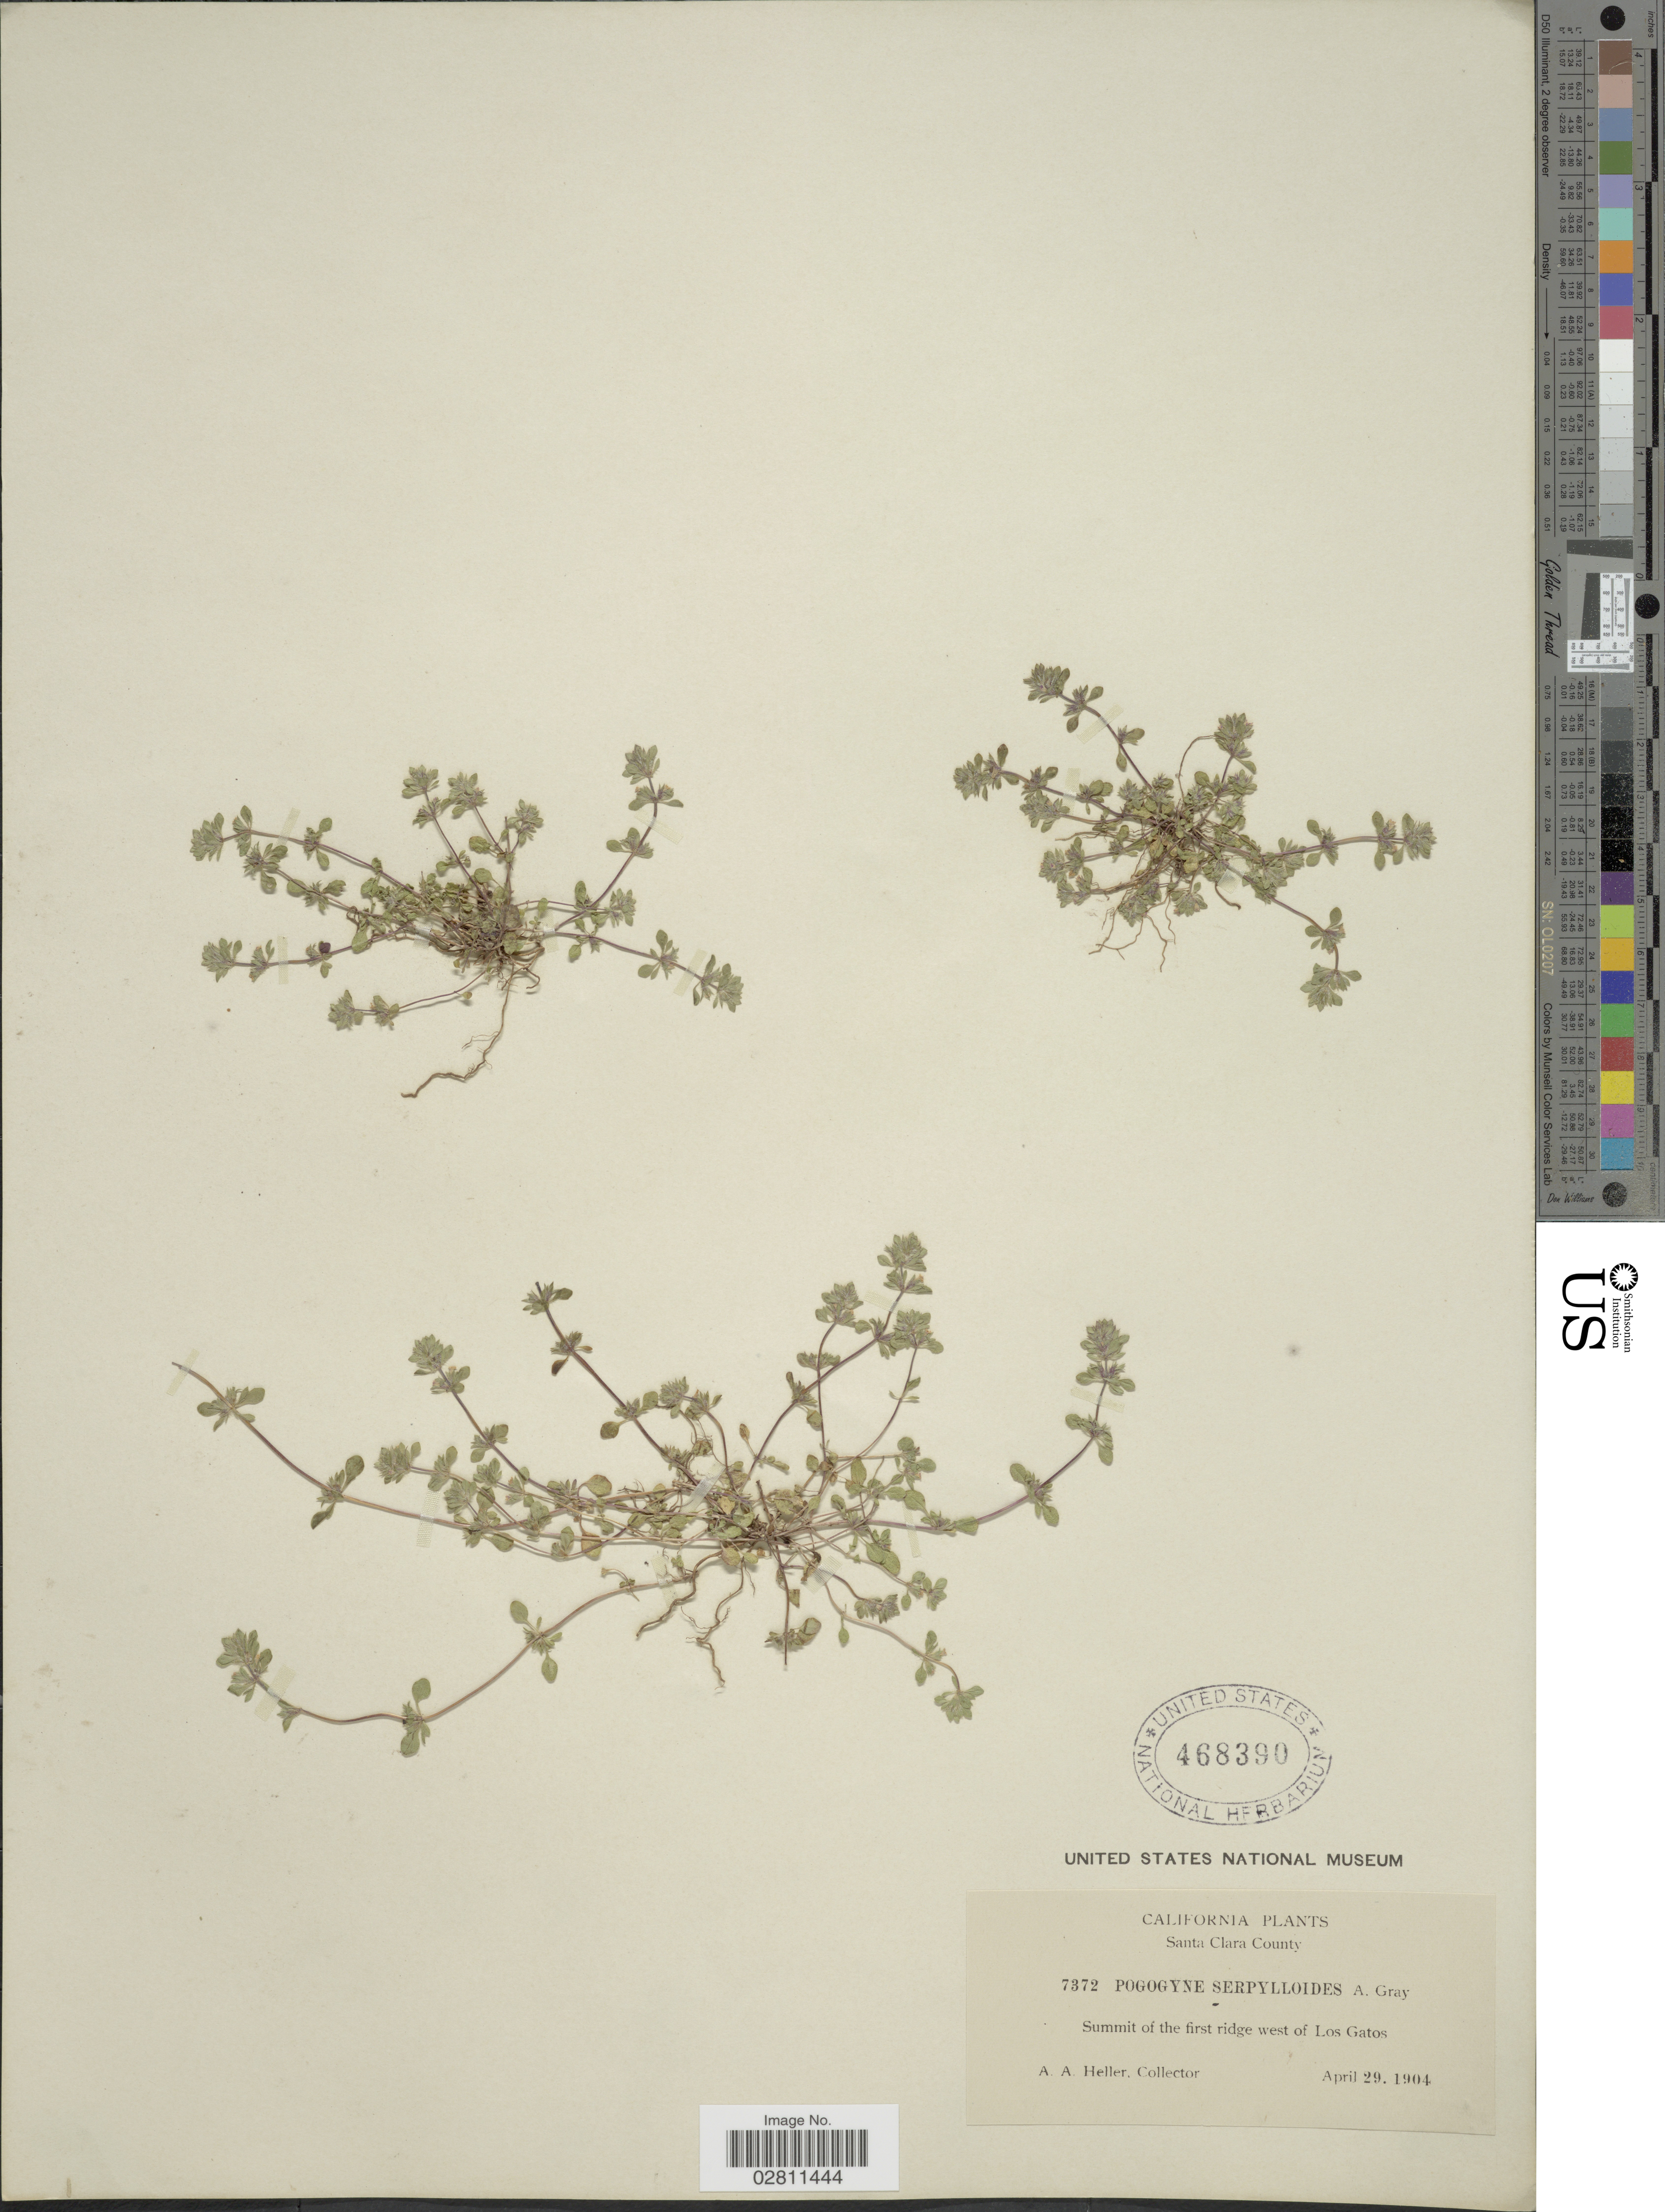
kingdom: Plantae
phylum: Tracheophyta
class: Magnoliopsida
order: Lamiales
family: Lamiaceae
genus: Pogogyne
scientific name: Pogogyne serpylloides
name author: (Torr.) A. Gray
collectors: A. A. Heller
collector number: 7372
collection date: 1904-04-29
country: United States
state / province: California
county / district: Santa Clara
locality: Santa Clara County. Summit of the first ridge west of Los Gatos.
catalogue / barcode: US 468390